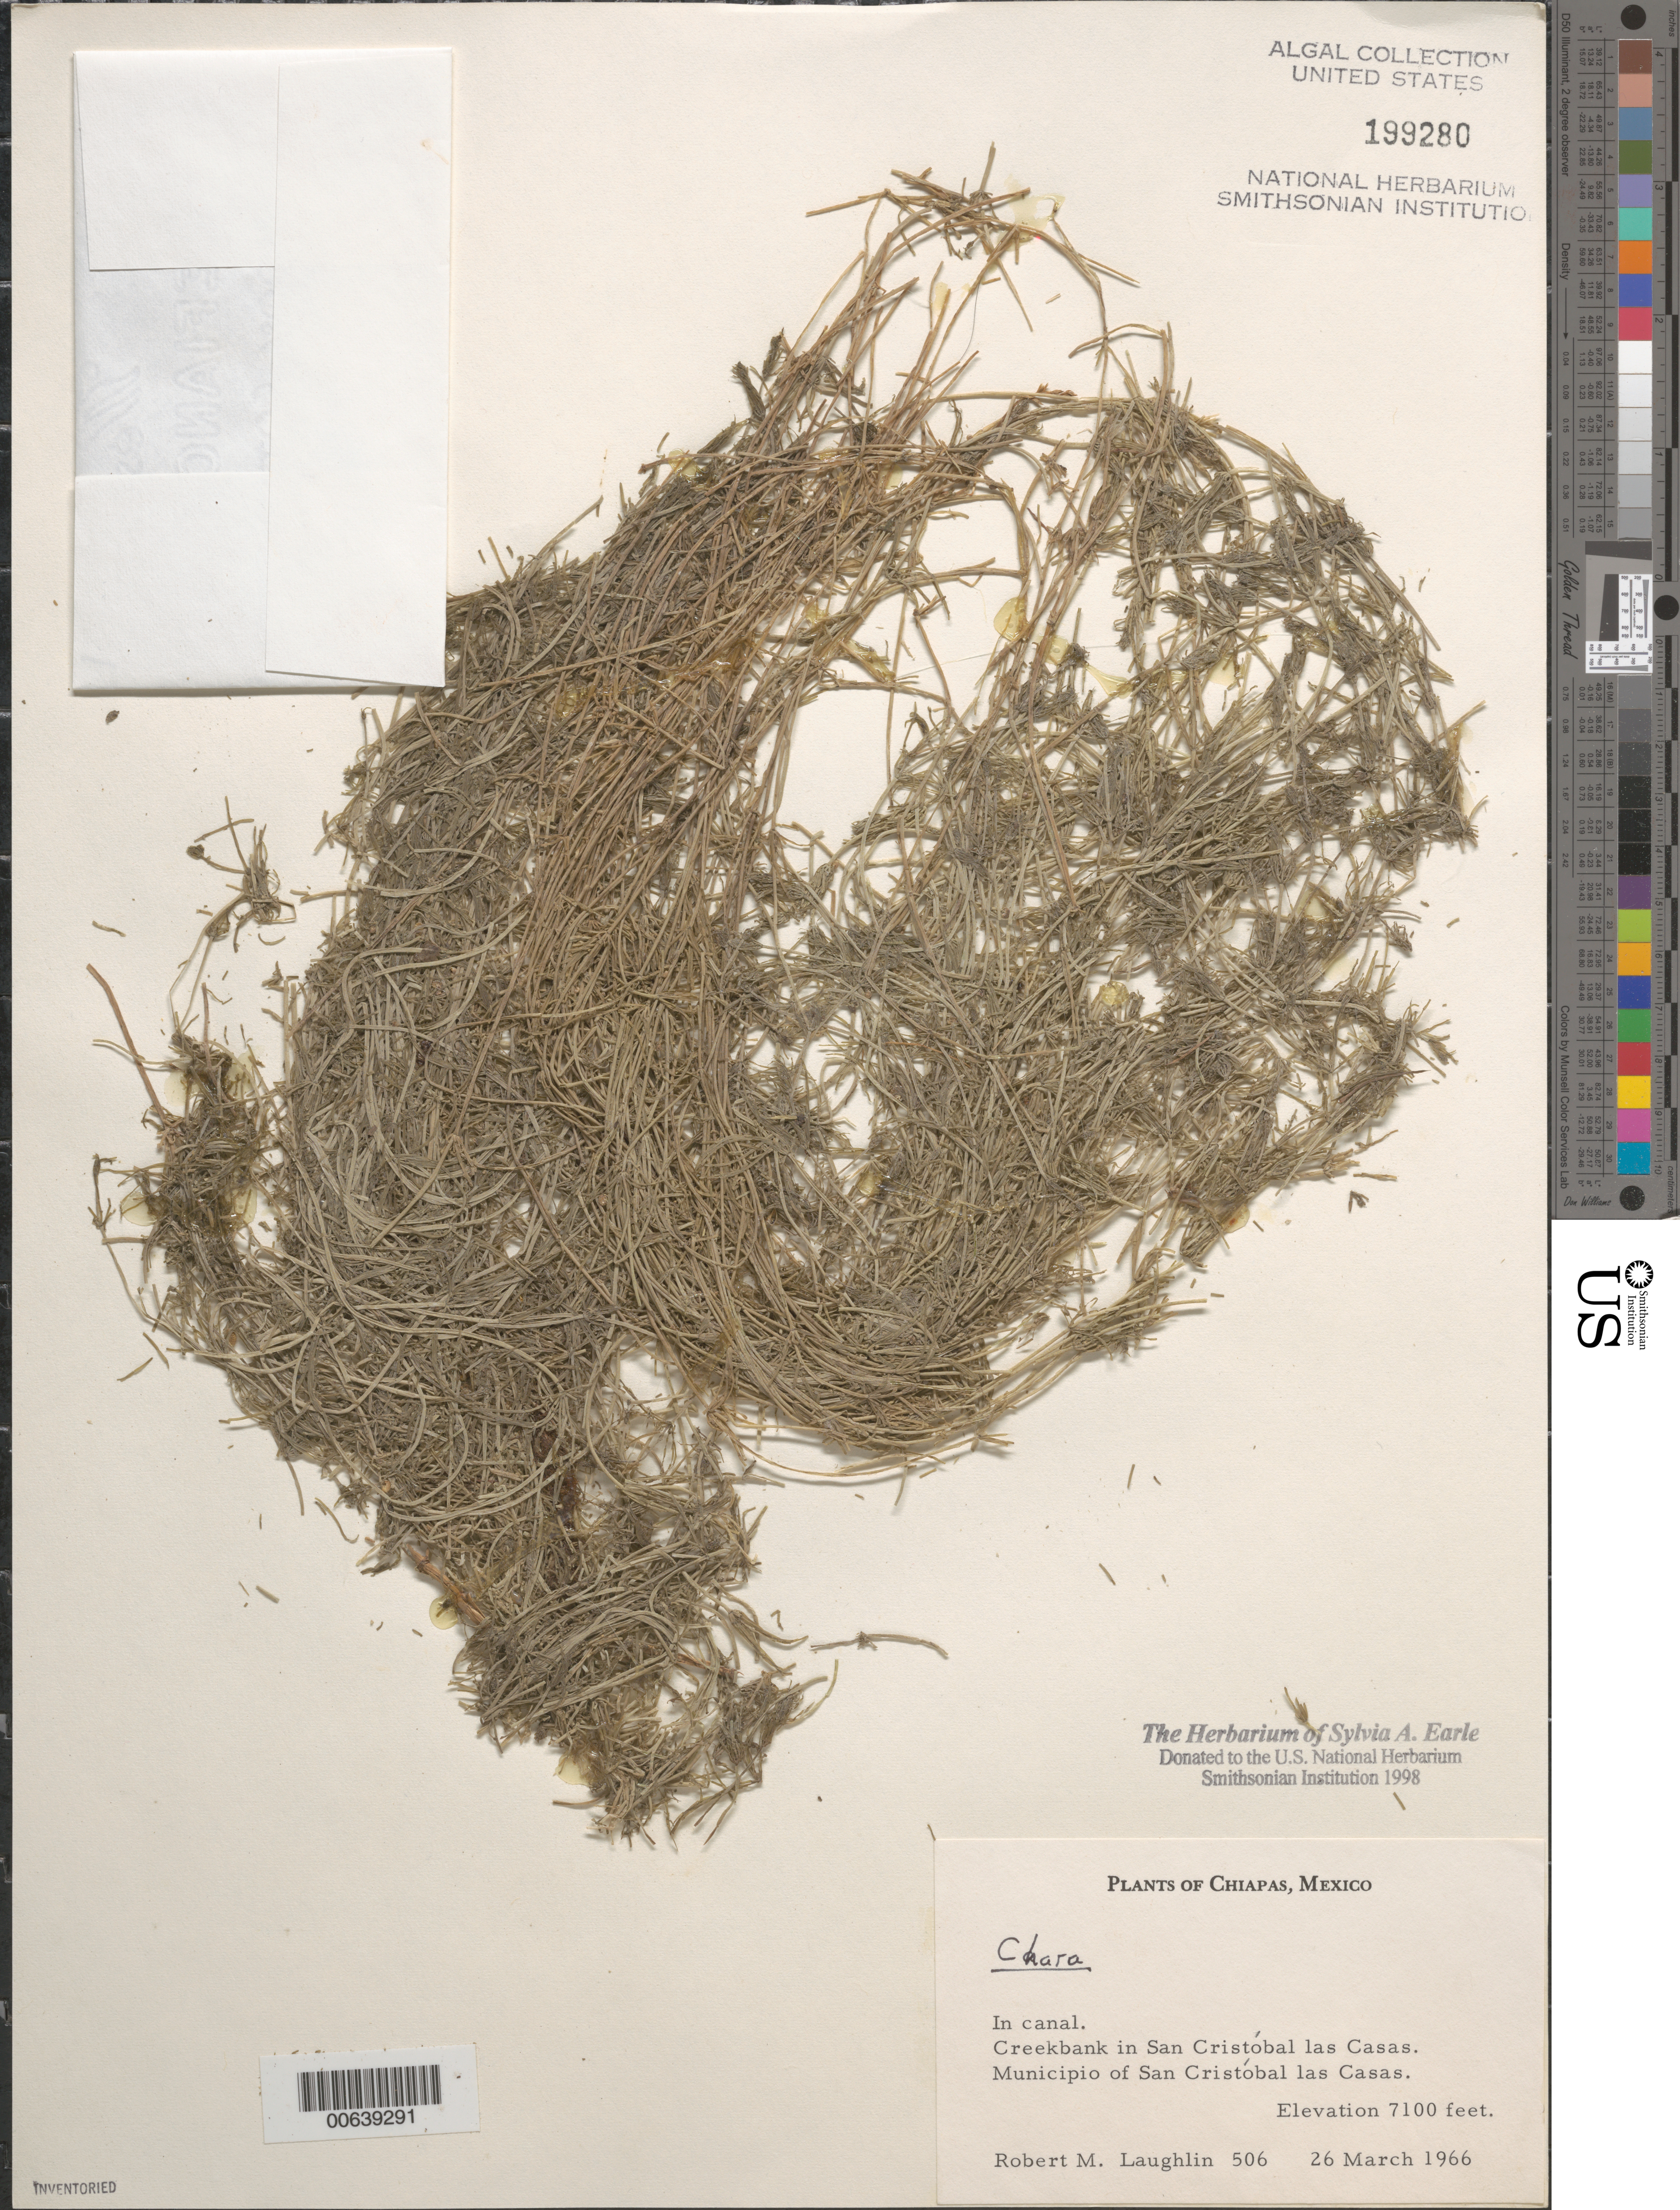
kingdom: Plantae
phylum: Charophyta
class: Charophyceae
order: Charales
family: Characeae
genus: Chara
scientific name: Chara sp.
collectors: R. M. Laughlin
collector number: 506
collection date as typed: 26 Mar 1966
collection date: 1966-03-26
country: Mexico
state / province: Chiapas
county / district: San Cristóbal de Las Casas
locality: San Cristóbal las Casas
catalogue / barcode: US 199280